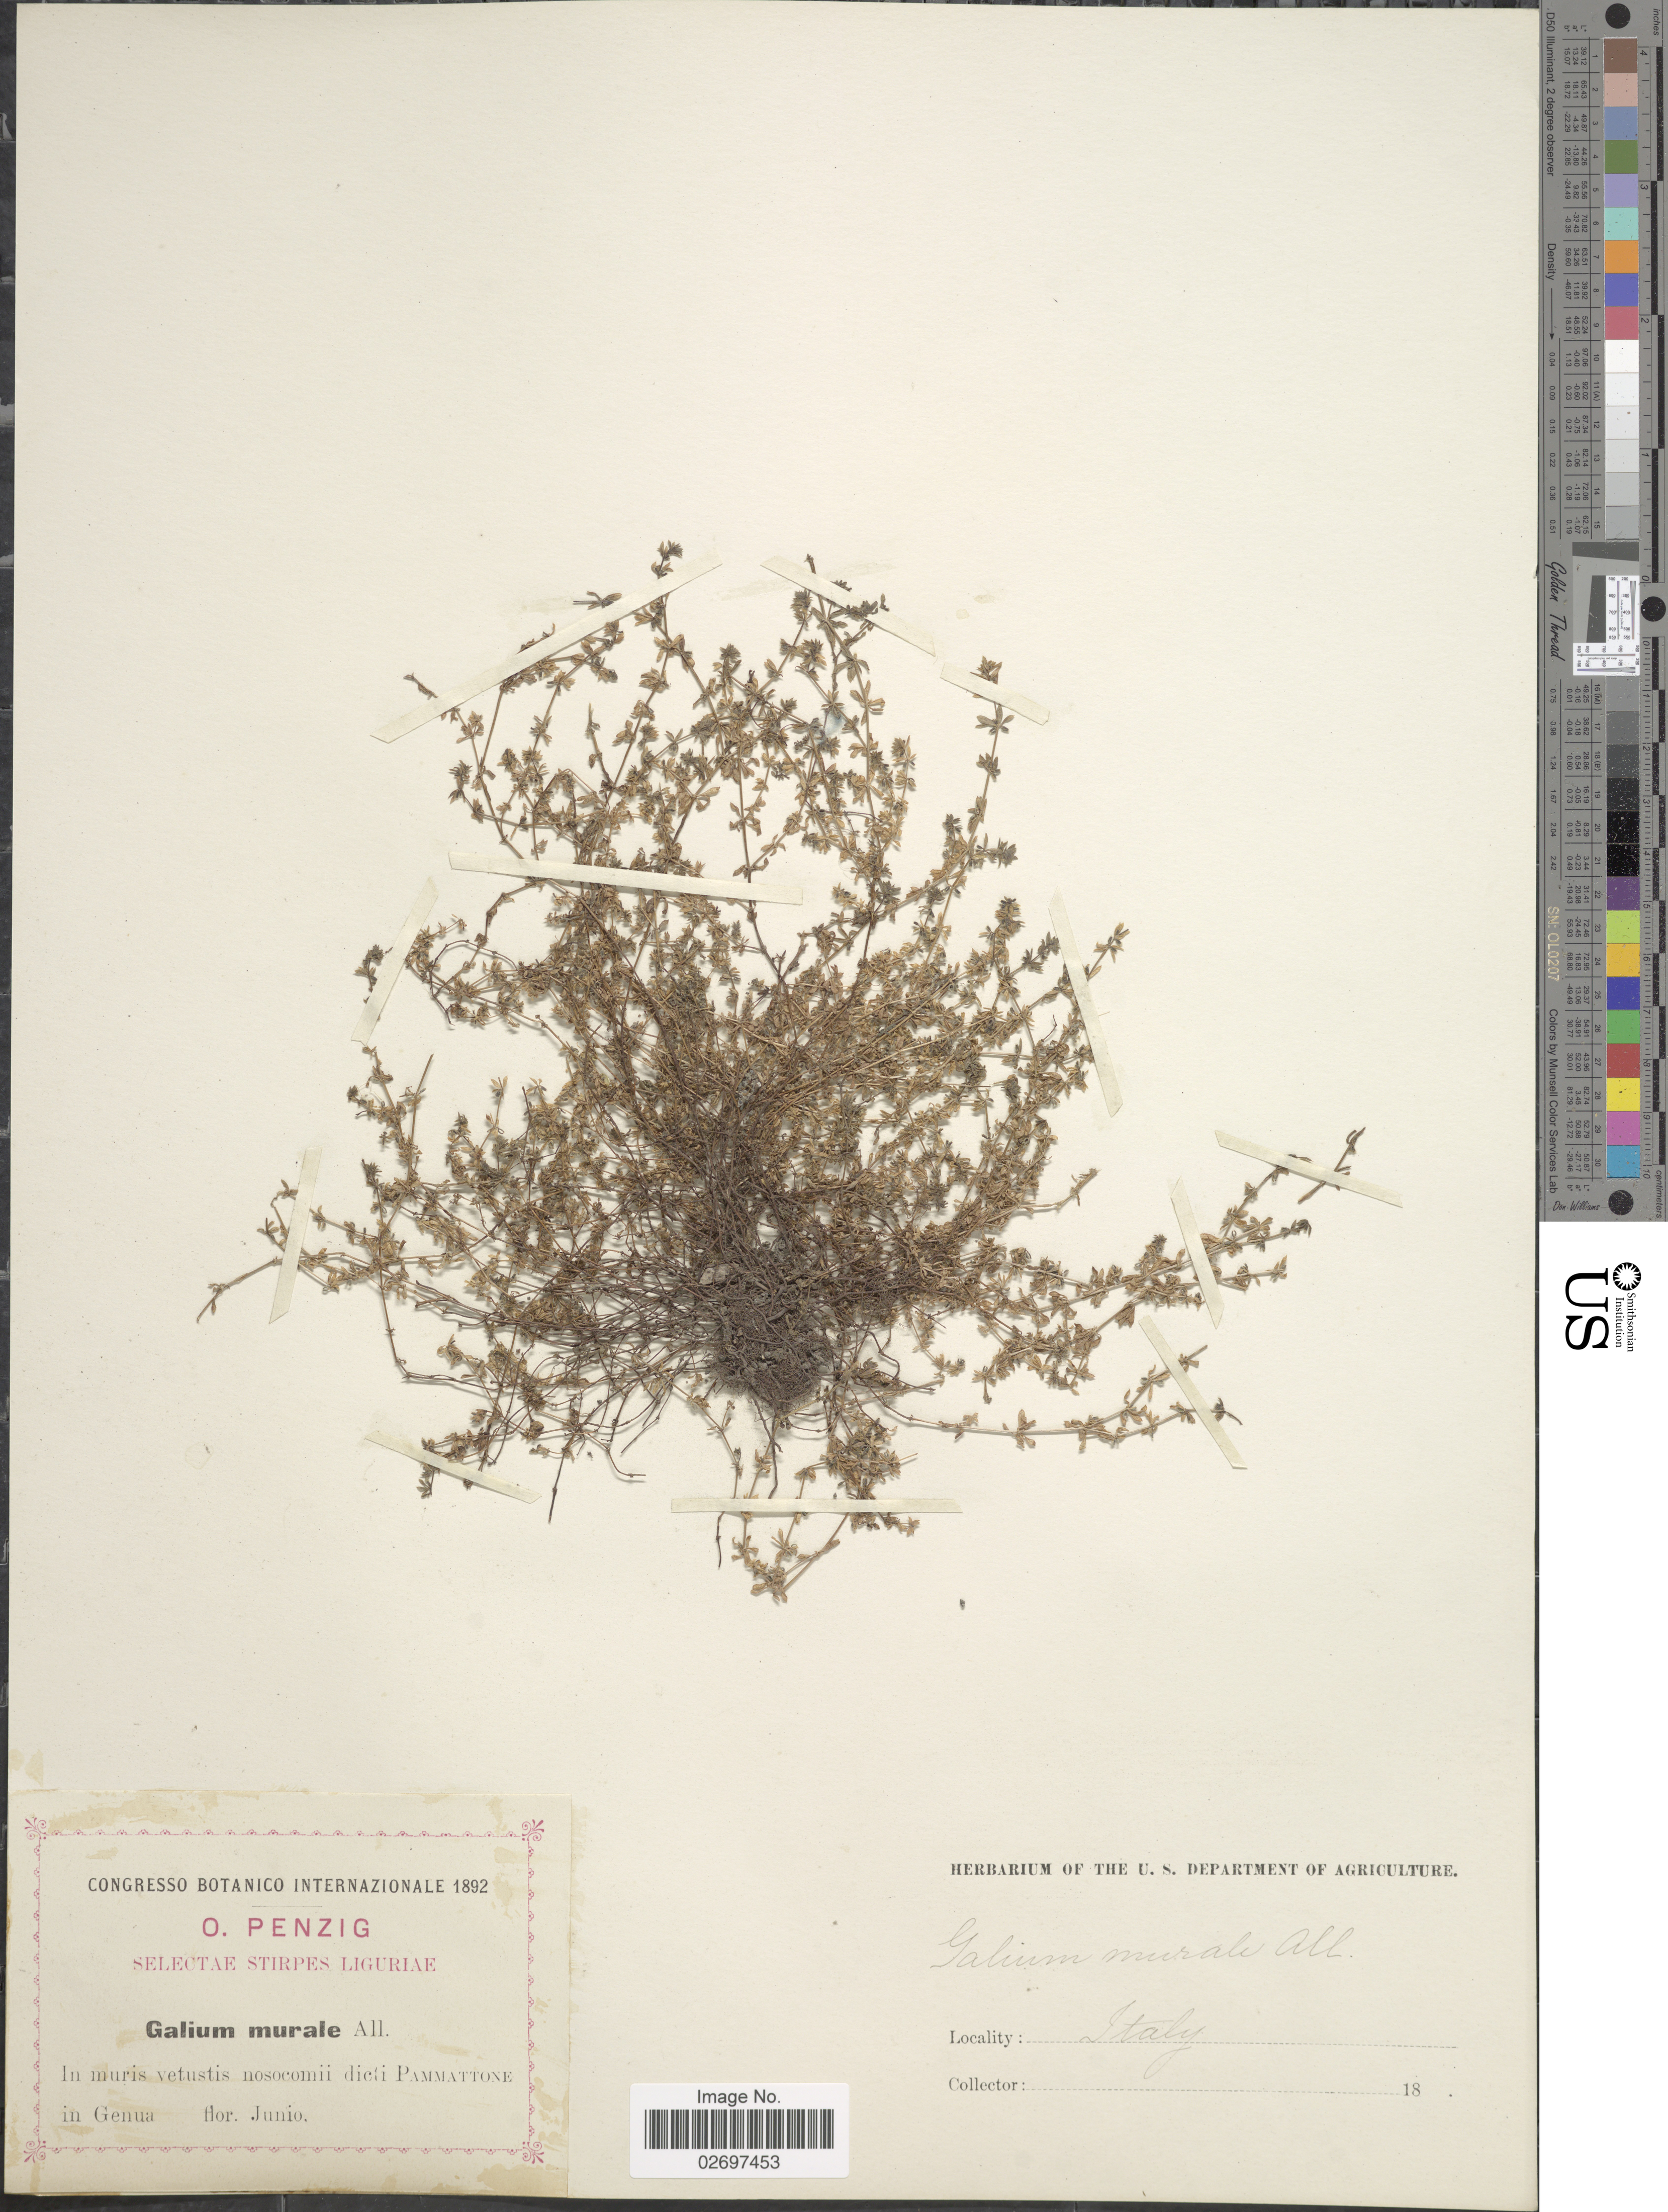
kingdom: Plantae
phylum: Tracheophyta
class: Magnoliopsida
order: Gentianales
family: Rubiaceae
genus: Galium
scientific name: Galium murale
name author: (L.) All.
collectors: O. Penzig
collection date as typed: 18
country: Italy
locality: Dicti Pammattone in Genua